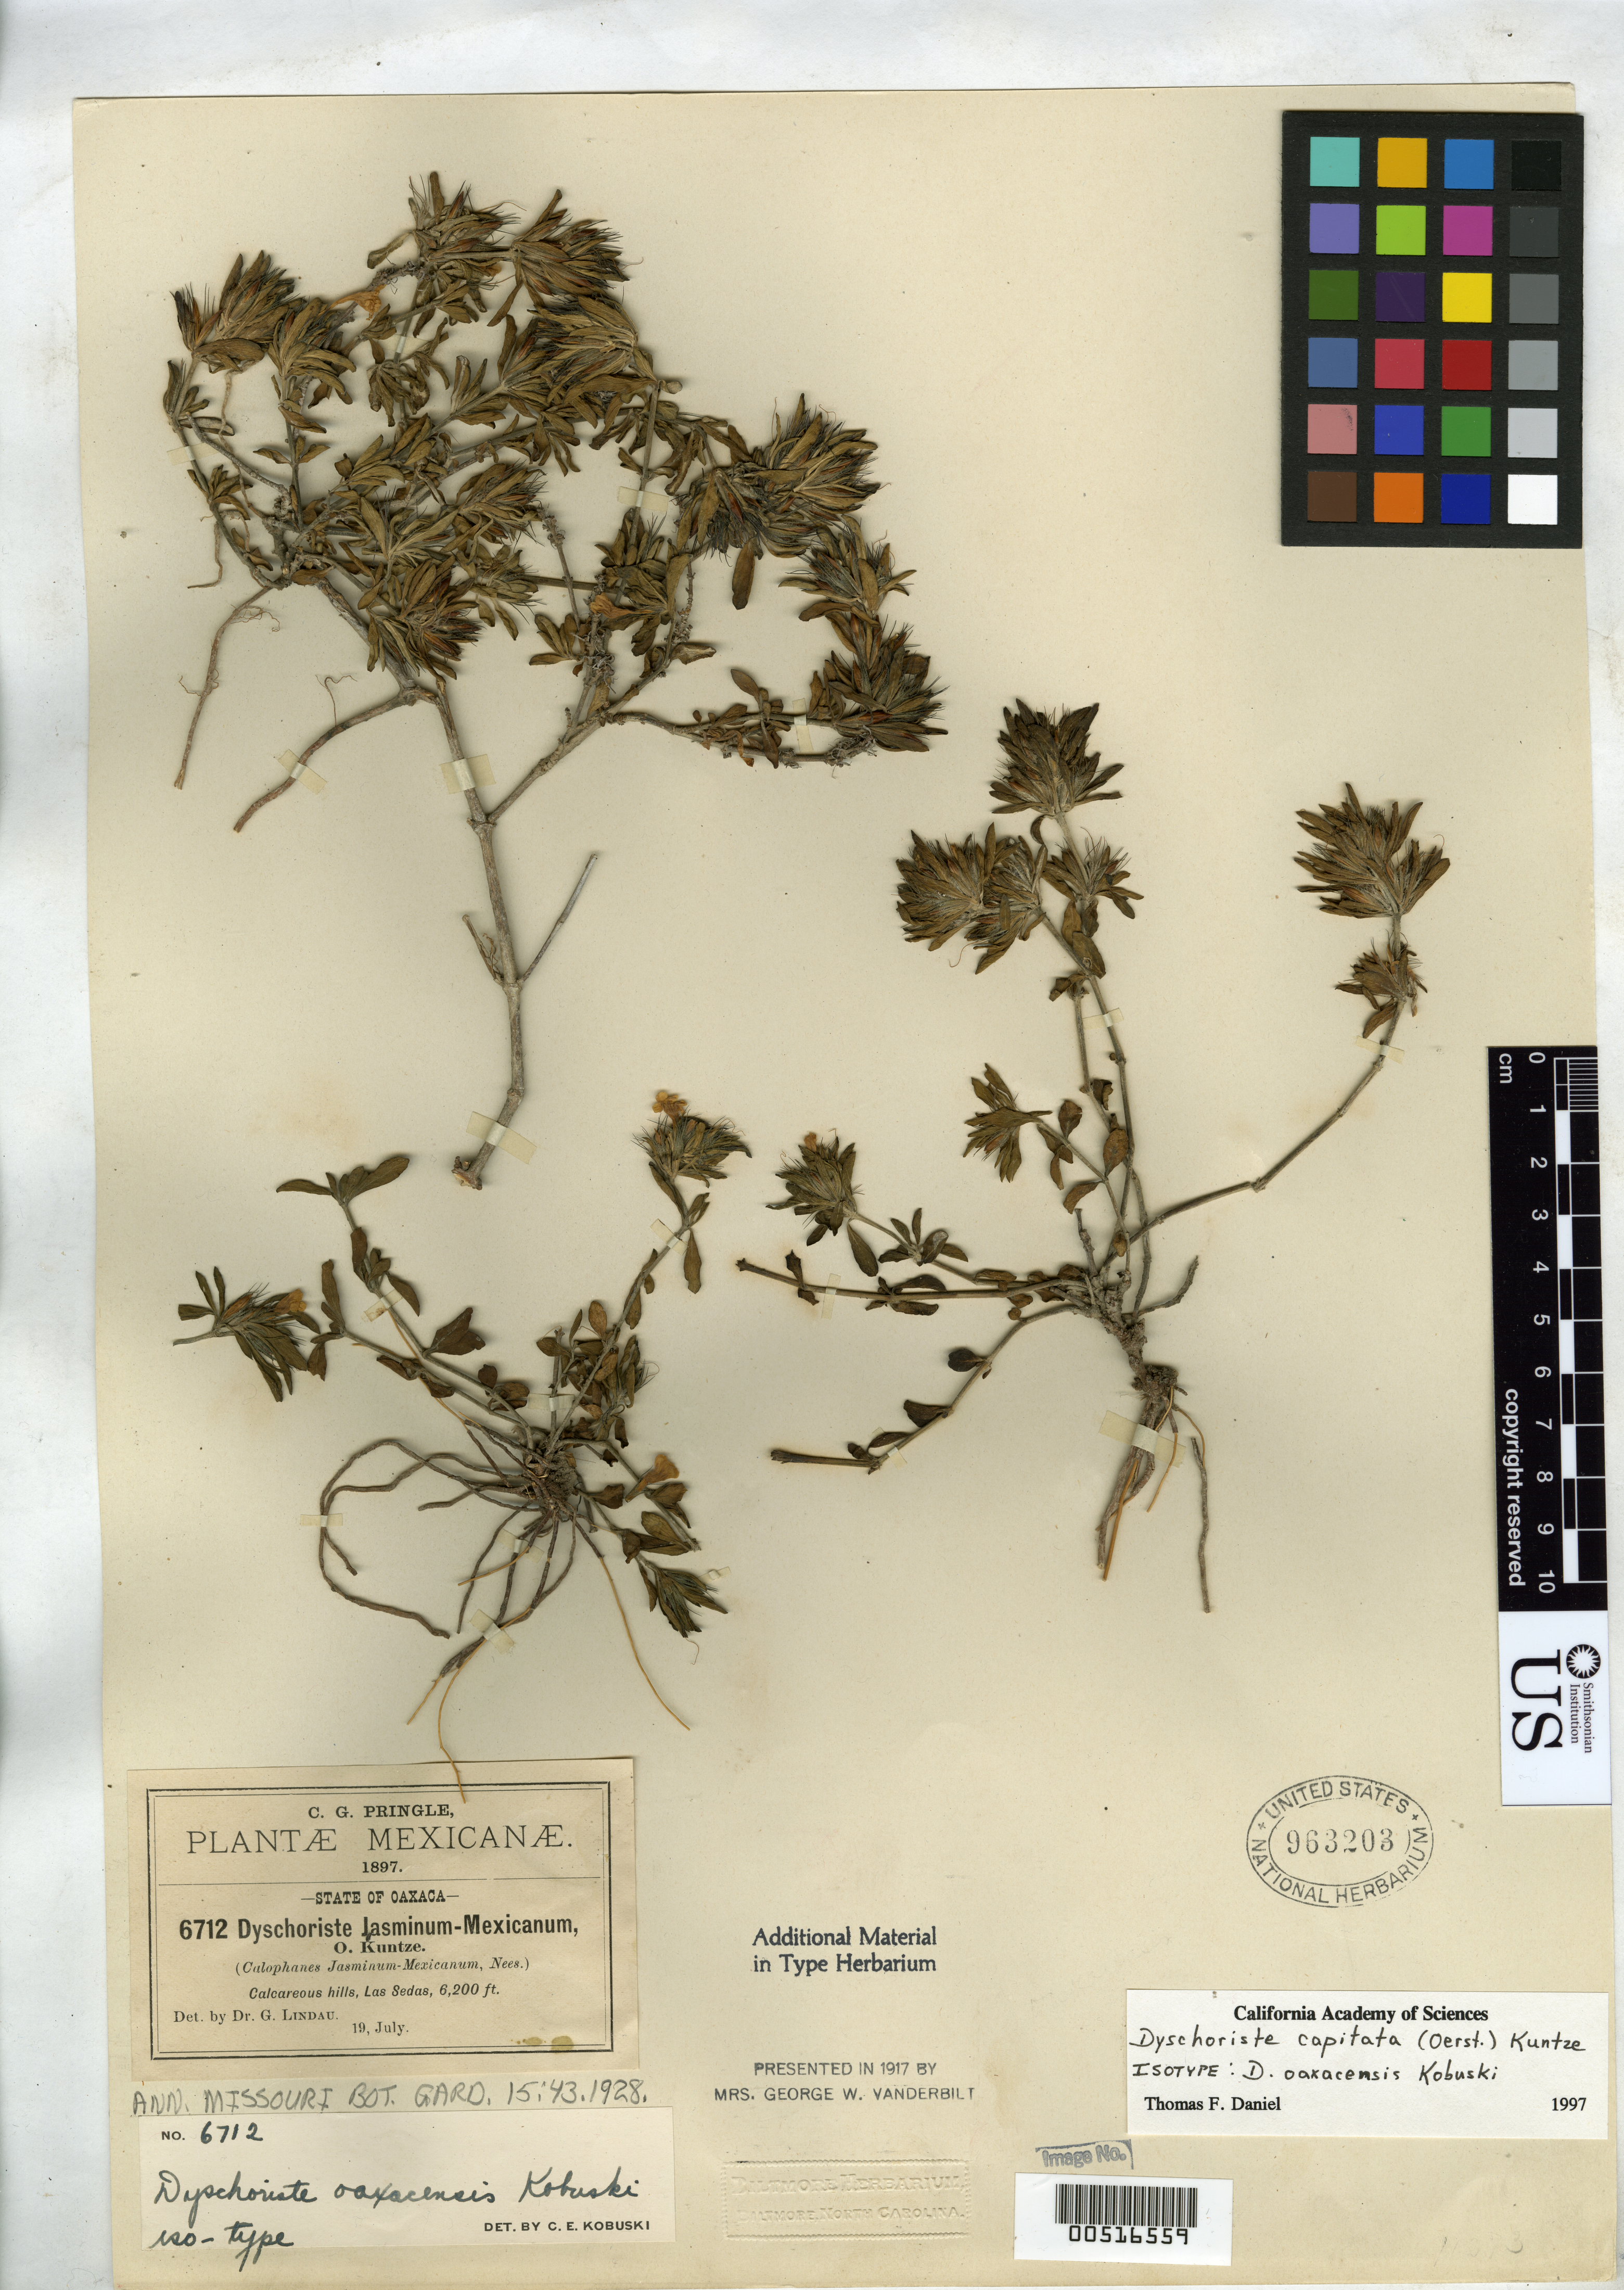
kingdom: Plantae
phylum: Tracheophyta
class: Magnoliopsida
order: Lamiales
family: Acanthaceae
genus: Dyschoriste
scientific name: Dyschoriste oaxacensis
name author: Kobuski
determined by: Kobuski, C. E.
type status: Isotype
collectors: C. G. Pringle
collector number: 6712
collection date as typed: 19 Jul 1897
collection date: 1897-07-19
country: Mexico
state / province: Oaxaca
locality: Las Sedas.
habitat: Calcareous hills.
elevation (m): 1890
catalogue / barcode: US 963203